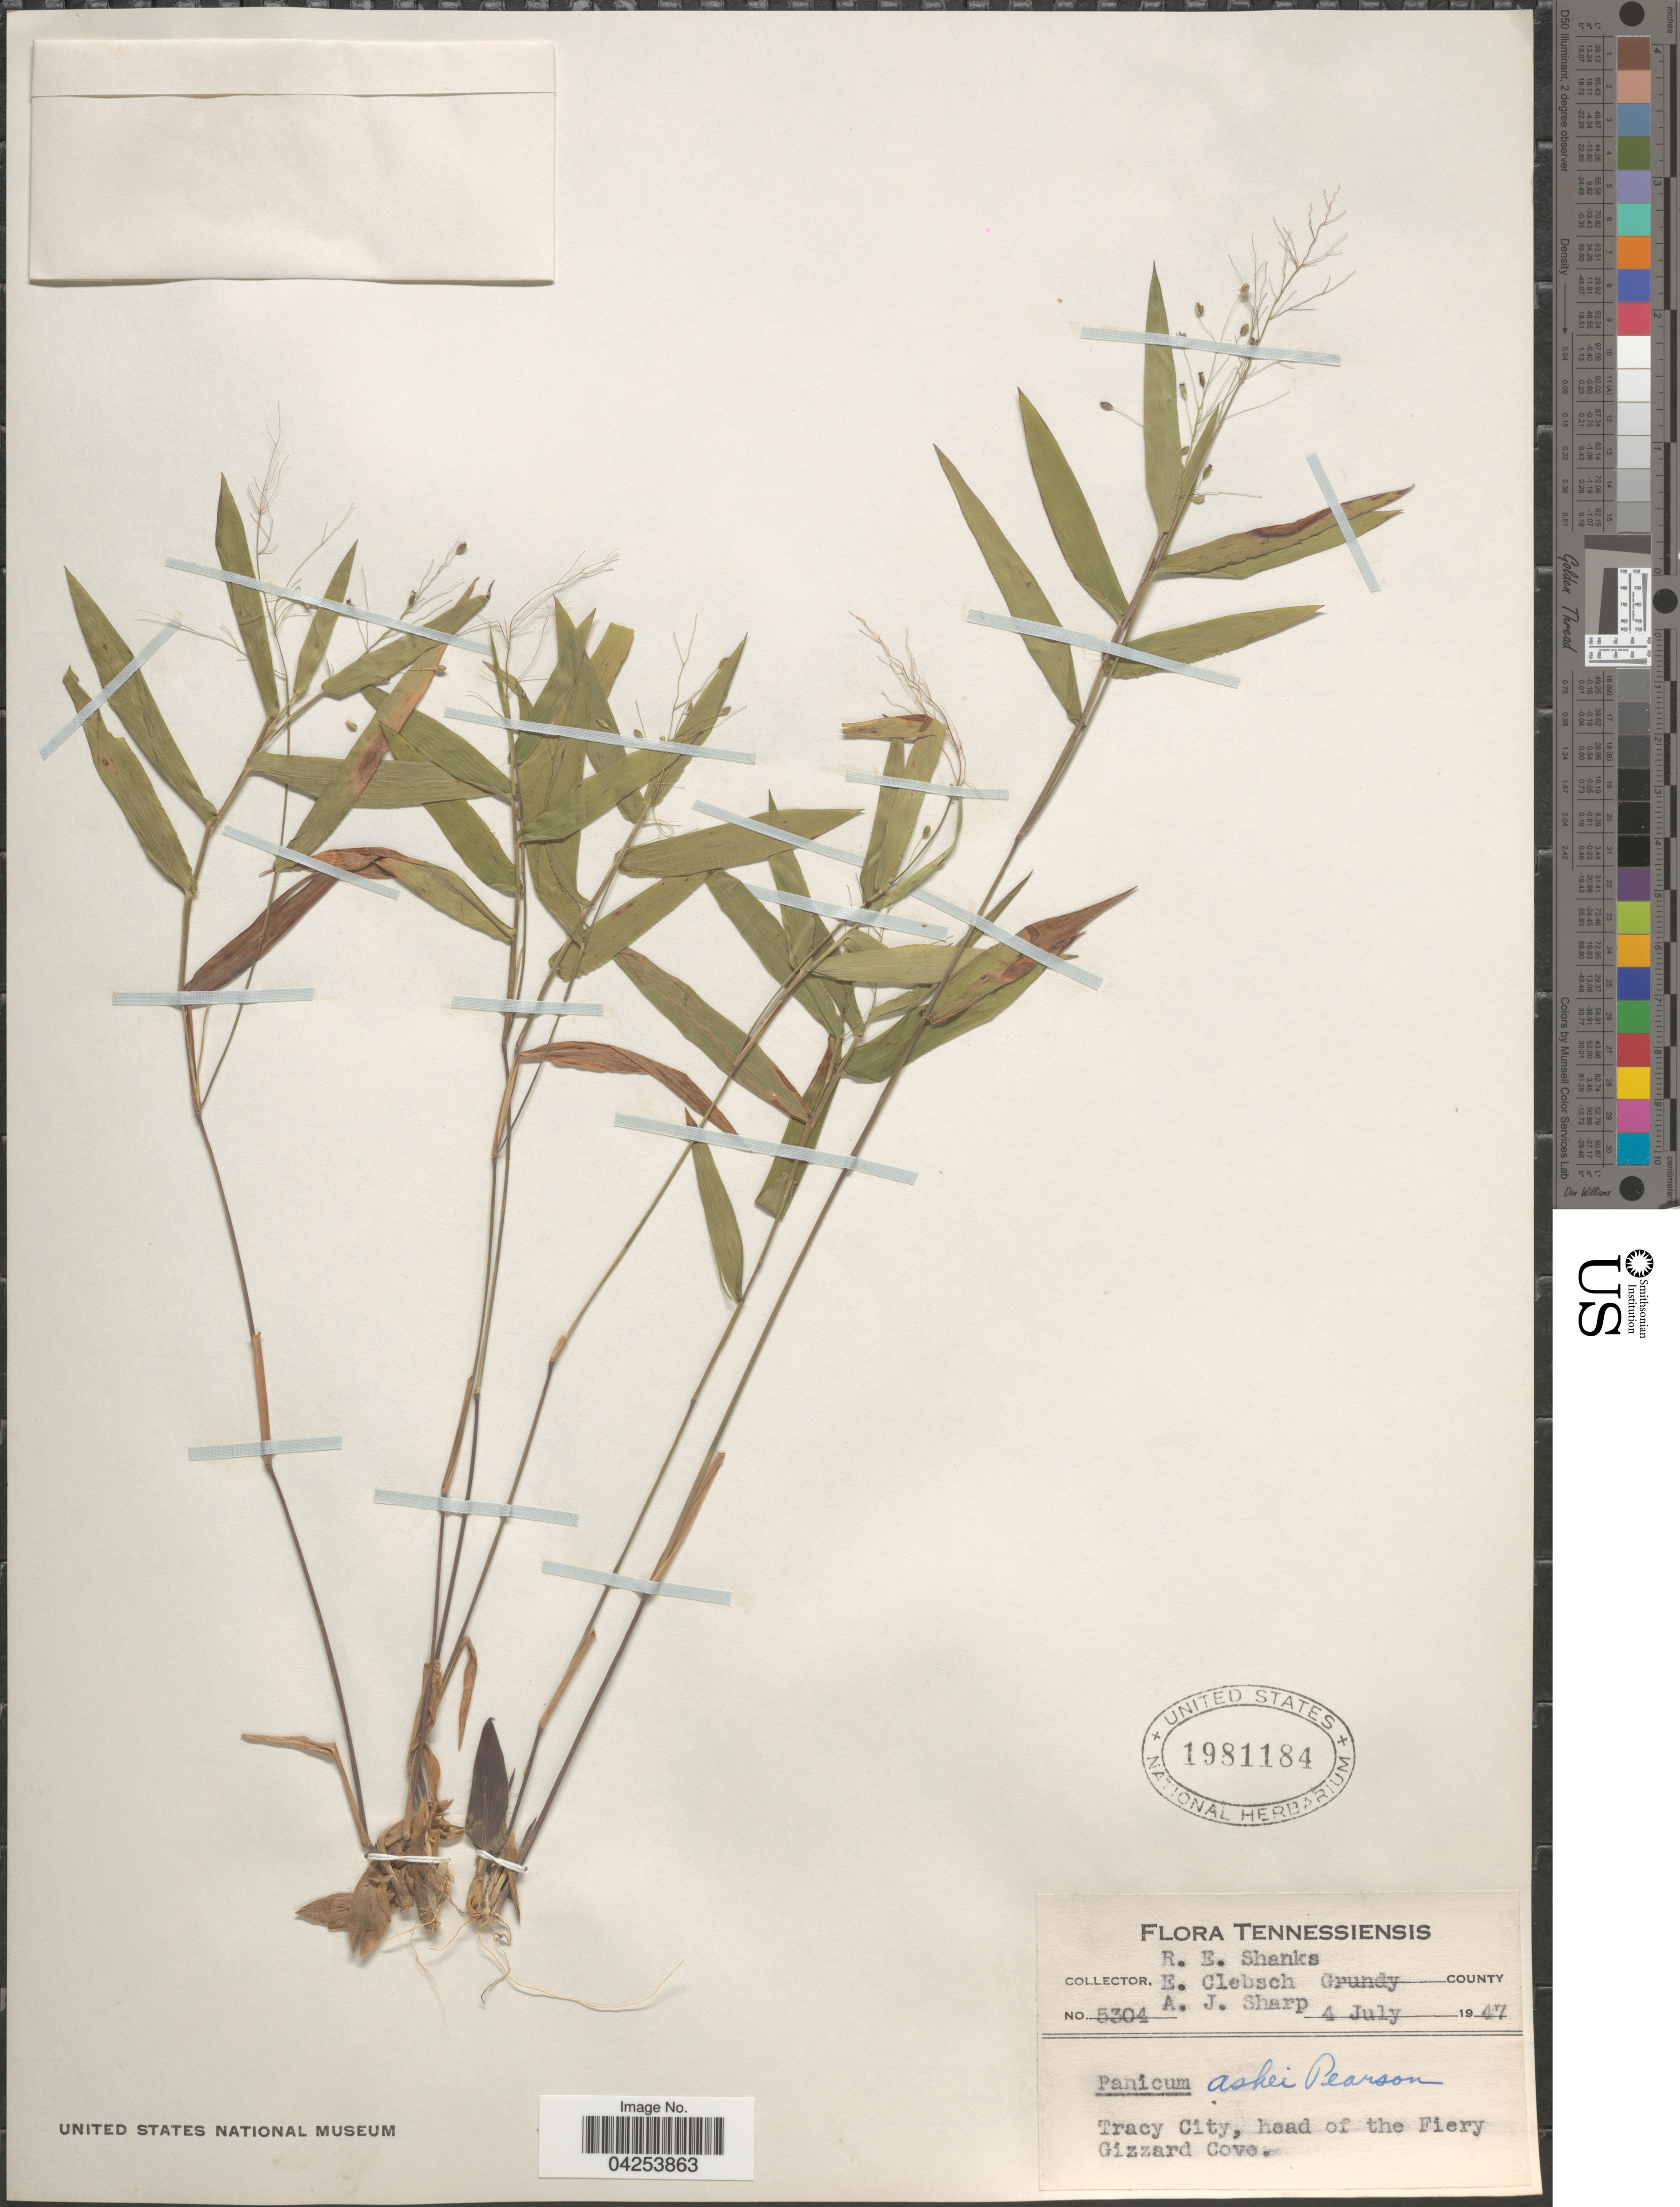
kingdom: Plantae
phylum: Tracheophyta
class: Liliopsida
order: Poales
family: Poaceae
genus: Dichanthelium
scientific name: Dichanthelium commutatum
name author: (Schult.) Gould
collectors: R. Shanks, E. Clebsch & A. J. Sharp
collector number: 5304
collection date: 1947-07-04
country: United States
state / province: Tennessee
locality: Grundy County. Tracy City, head of the Fiery Gizzard Cove.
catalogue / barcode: US 1981184